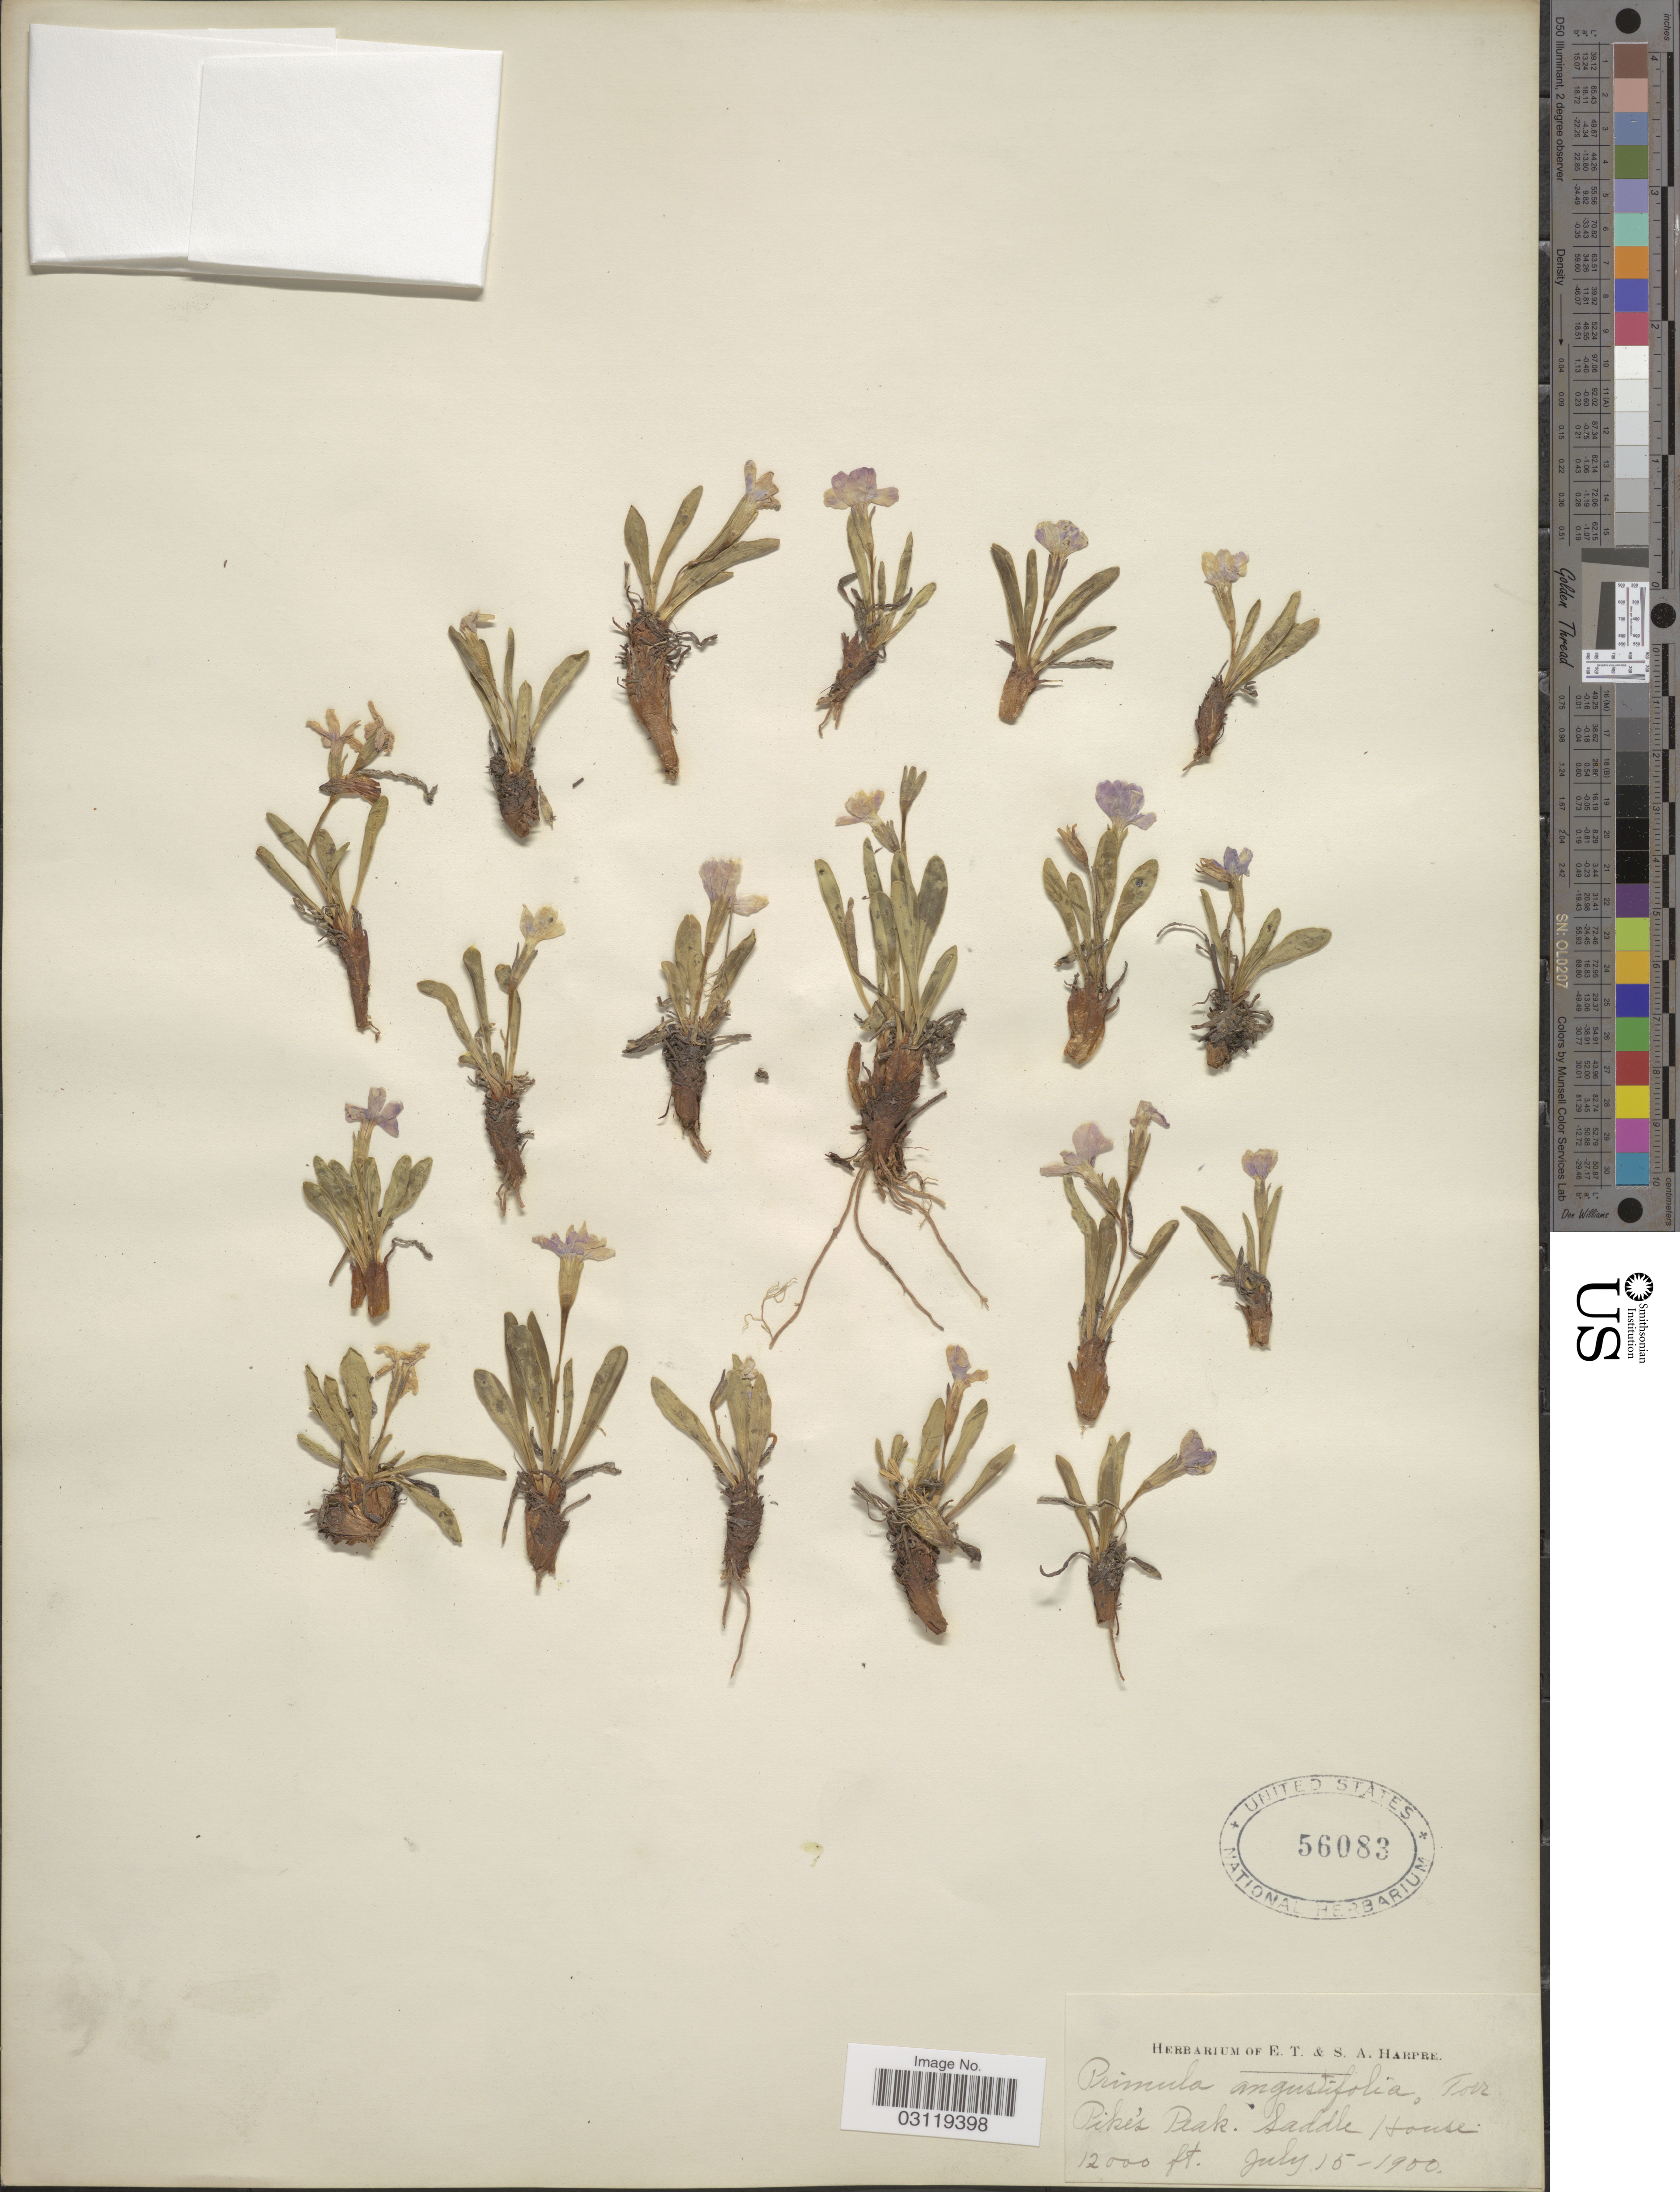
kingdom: Plantae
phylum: Tracheophyta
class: Magnoliopsida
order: Ericales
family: Primulaceae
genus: Primula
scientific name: Primula angustifolia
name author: Torr.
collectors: Ex herb. E. T. & S. A. Harpre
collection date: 1900-07-15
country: United States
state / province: Colorado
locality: Pike's Peak. Saddle House.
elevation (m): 3658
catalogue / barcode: US 56083